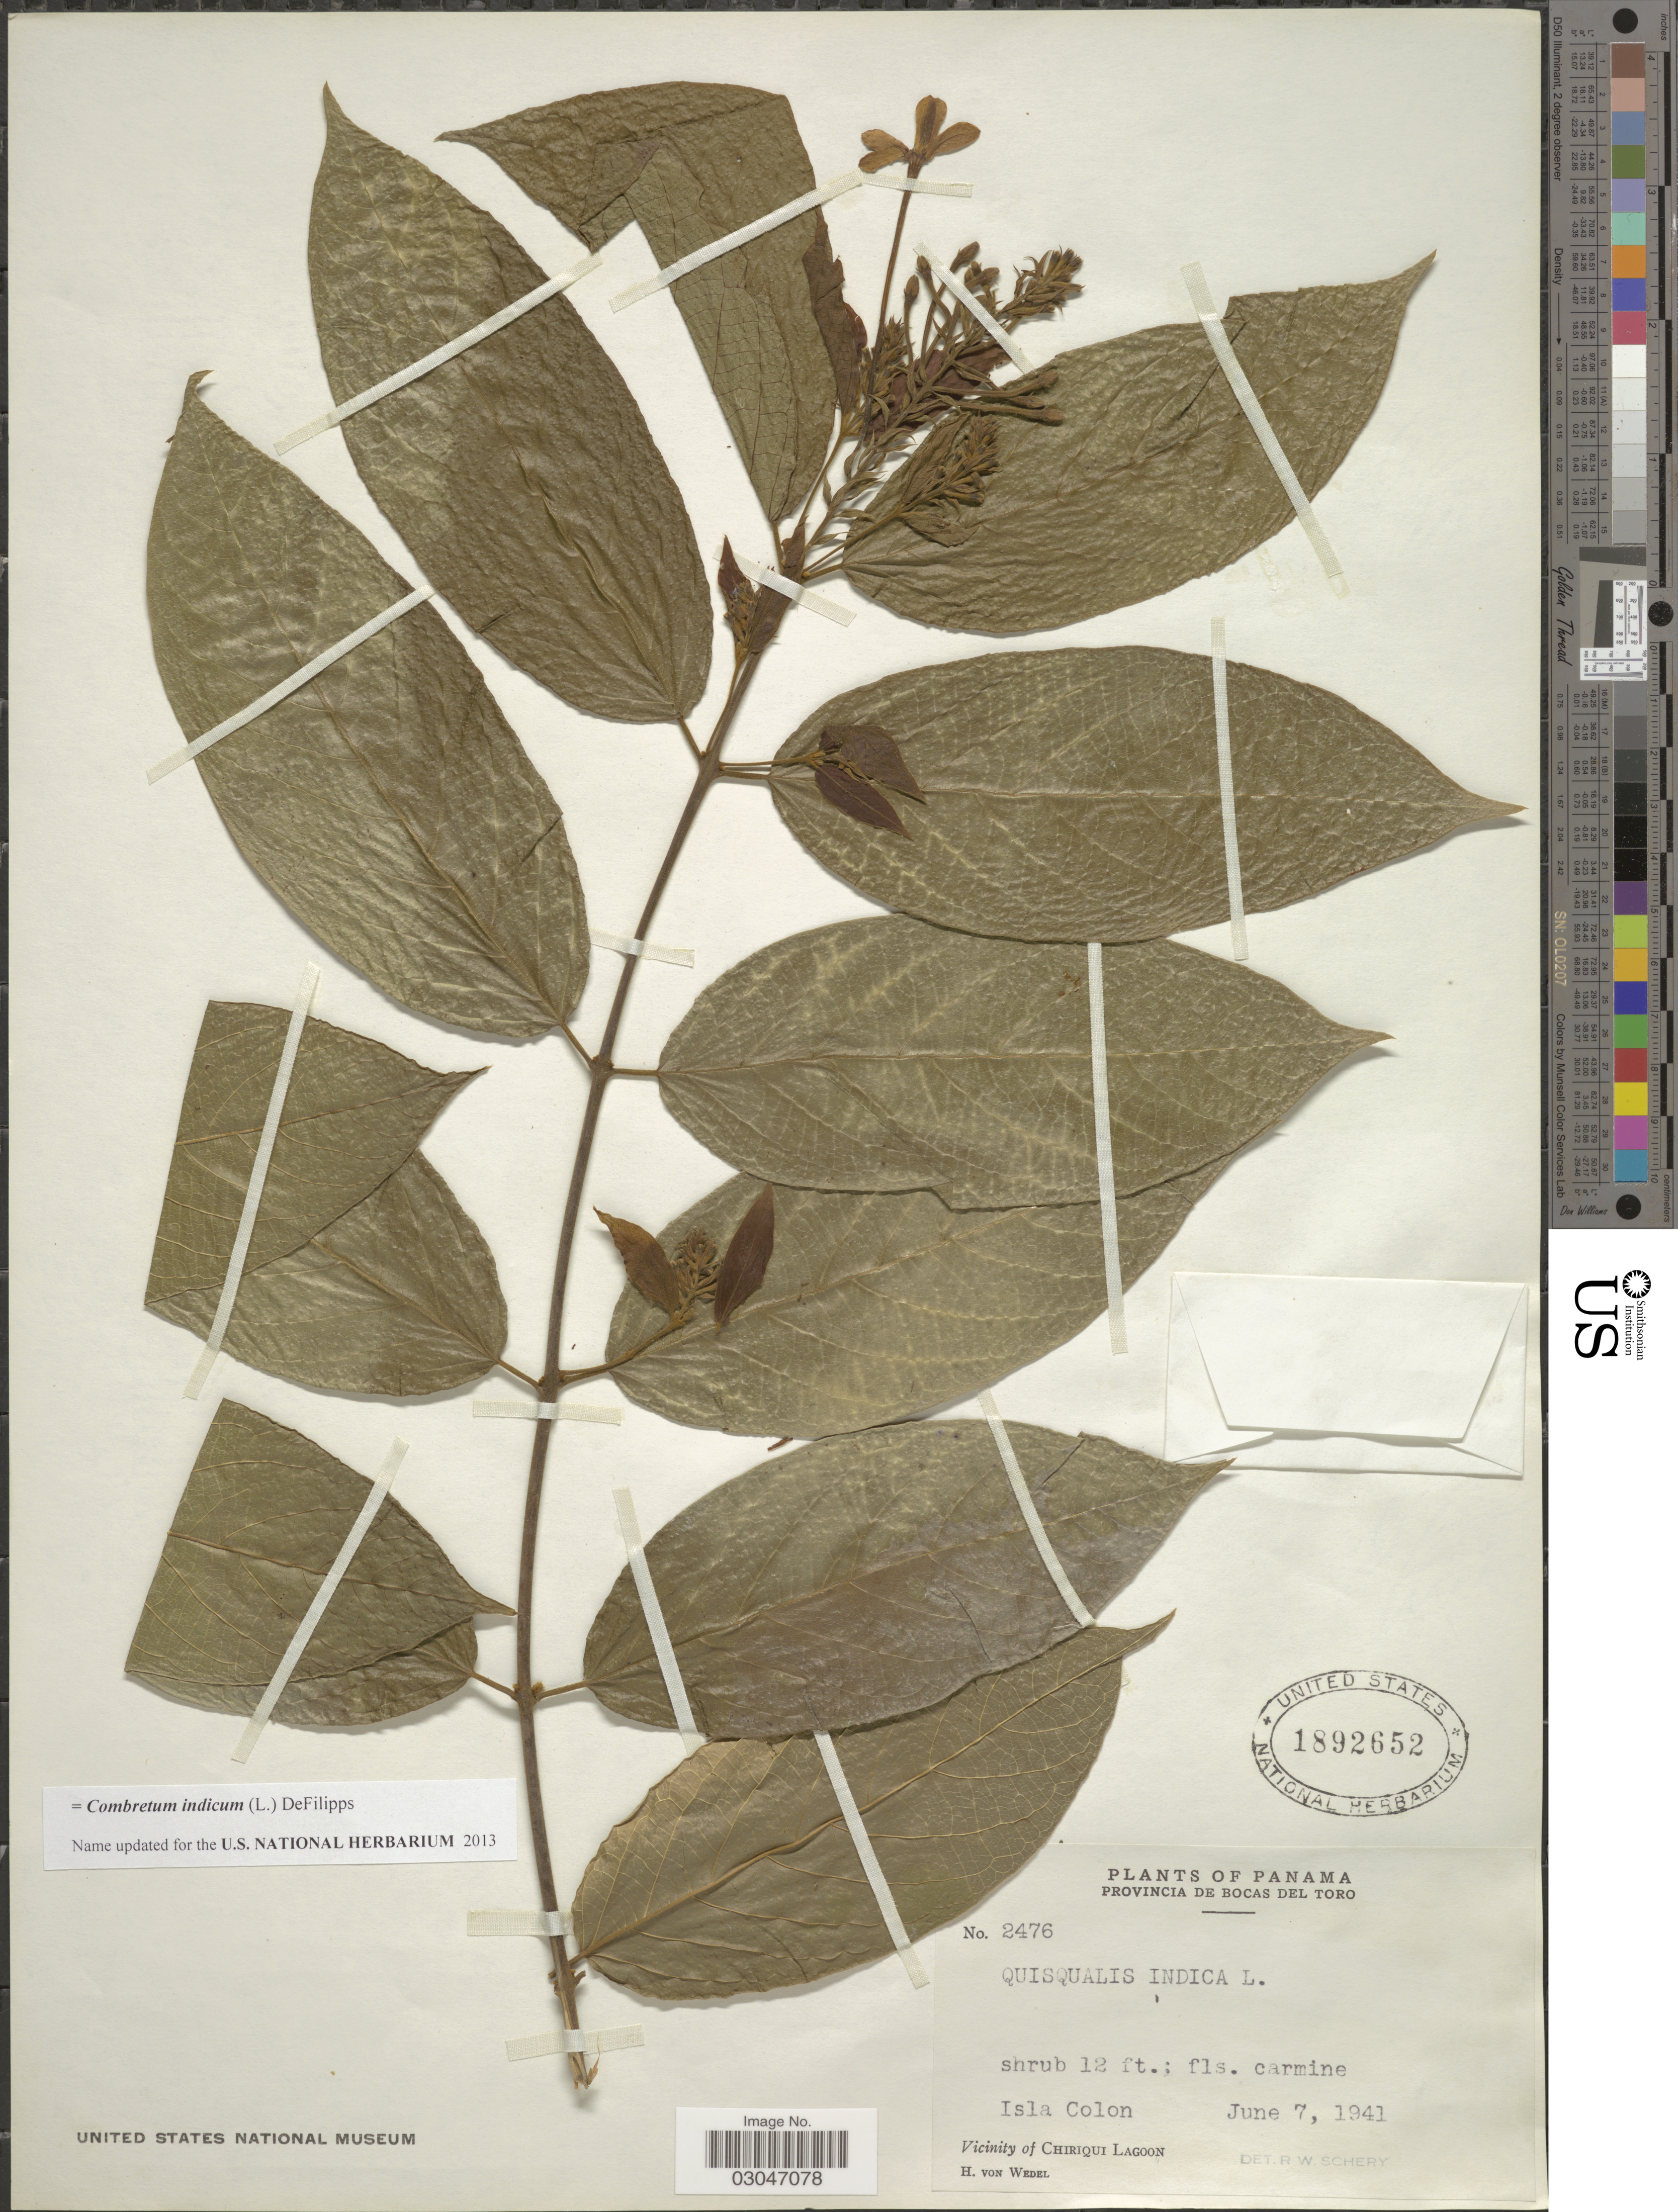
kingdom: Plantae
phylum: Tracheophyta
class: Magnoliopsida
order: Myrtales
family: Combretaceae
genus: Combretum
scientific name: Combretum indicum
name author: (L.) DeFilipps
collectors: H. von Wedel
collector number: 2476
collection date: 1941-06-07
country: Panama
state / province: Bocas del Toro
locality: Isla Colon, Vicinity of Chiriqui Lagoon.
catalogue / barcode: US 1892652